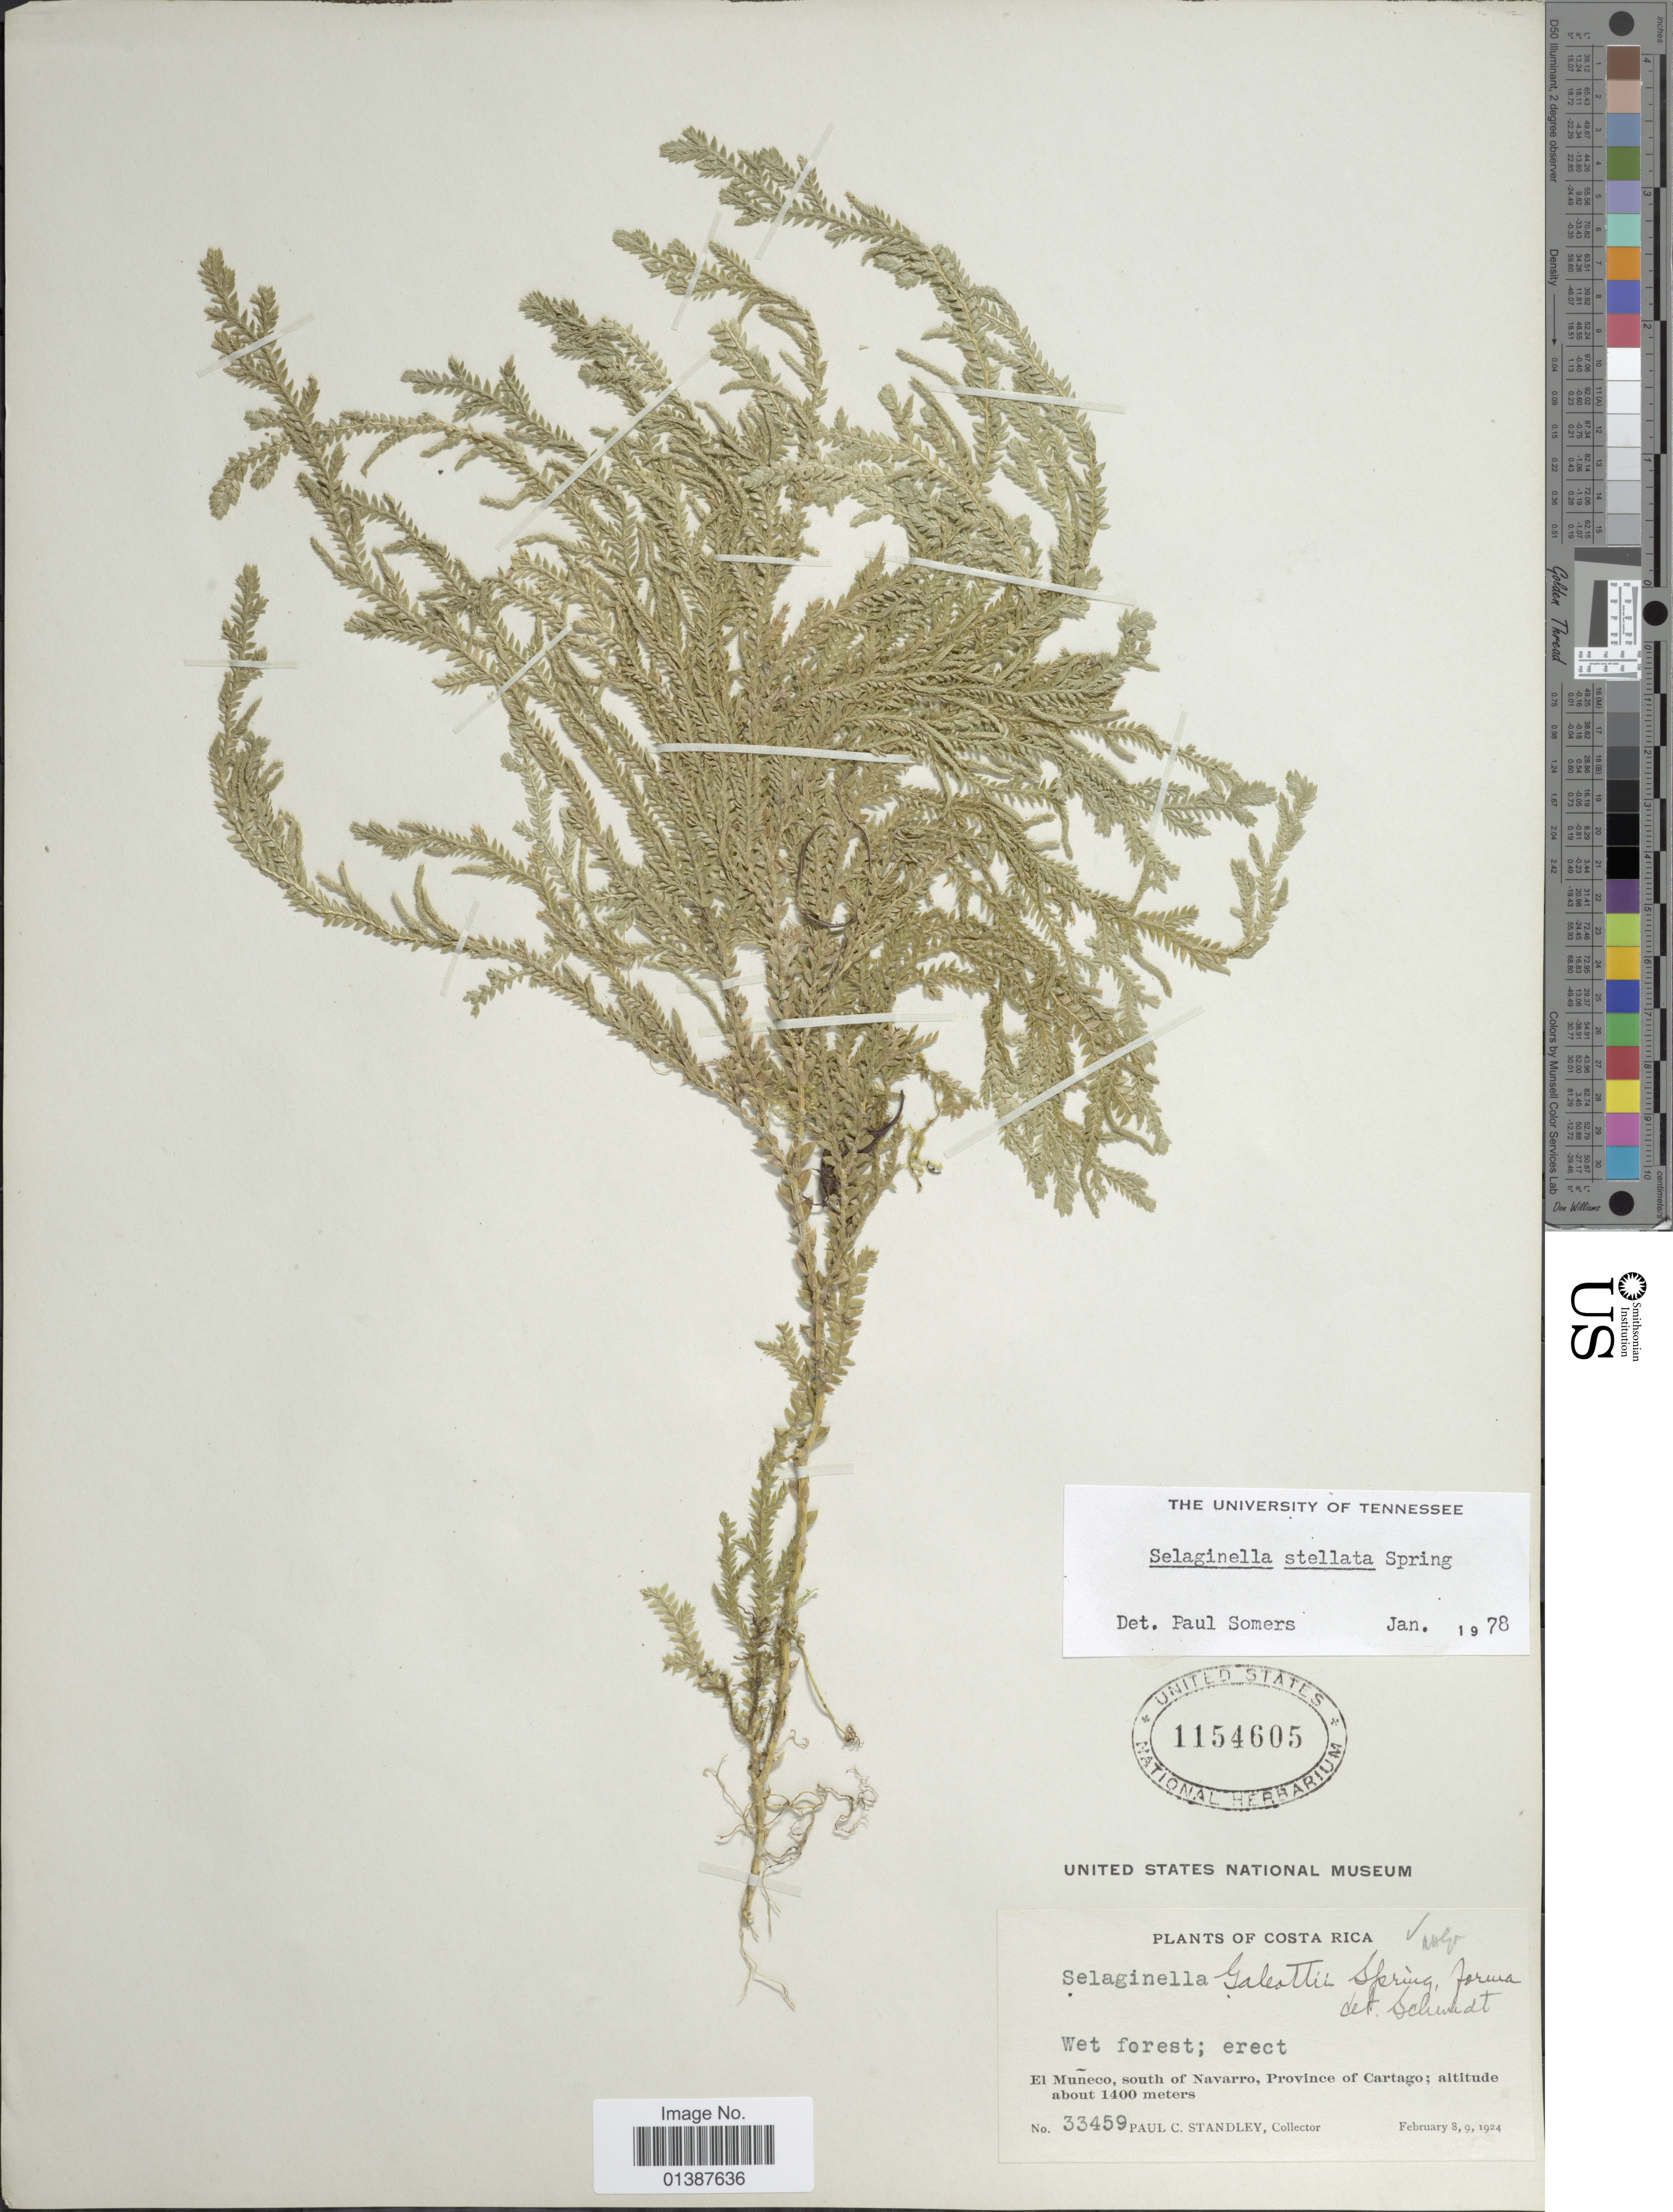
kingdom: Plantae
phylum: Tracheophyta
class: Lycopodiopsida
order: Selaginellales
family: Selaginellaceae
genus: Selaginella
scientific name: Selaginella galeottii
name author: Spring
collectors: P. C. Standley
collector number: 33459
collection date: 1924-02-08/1924-02-09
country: Costa Rica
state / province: Cartago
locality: El Muñeco, south of Navarro, Province of Cartago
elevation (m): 1400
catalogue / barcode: US 1154605